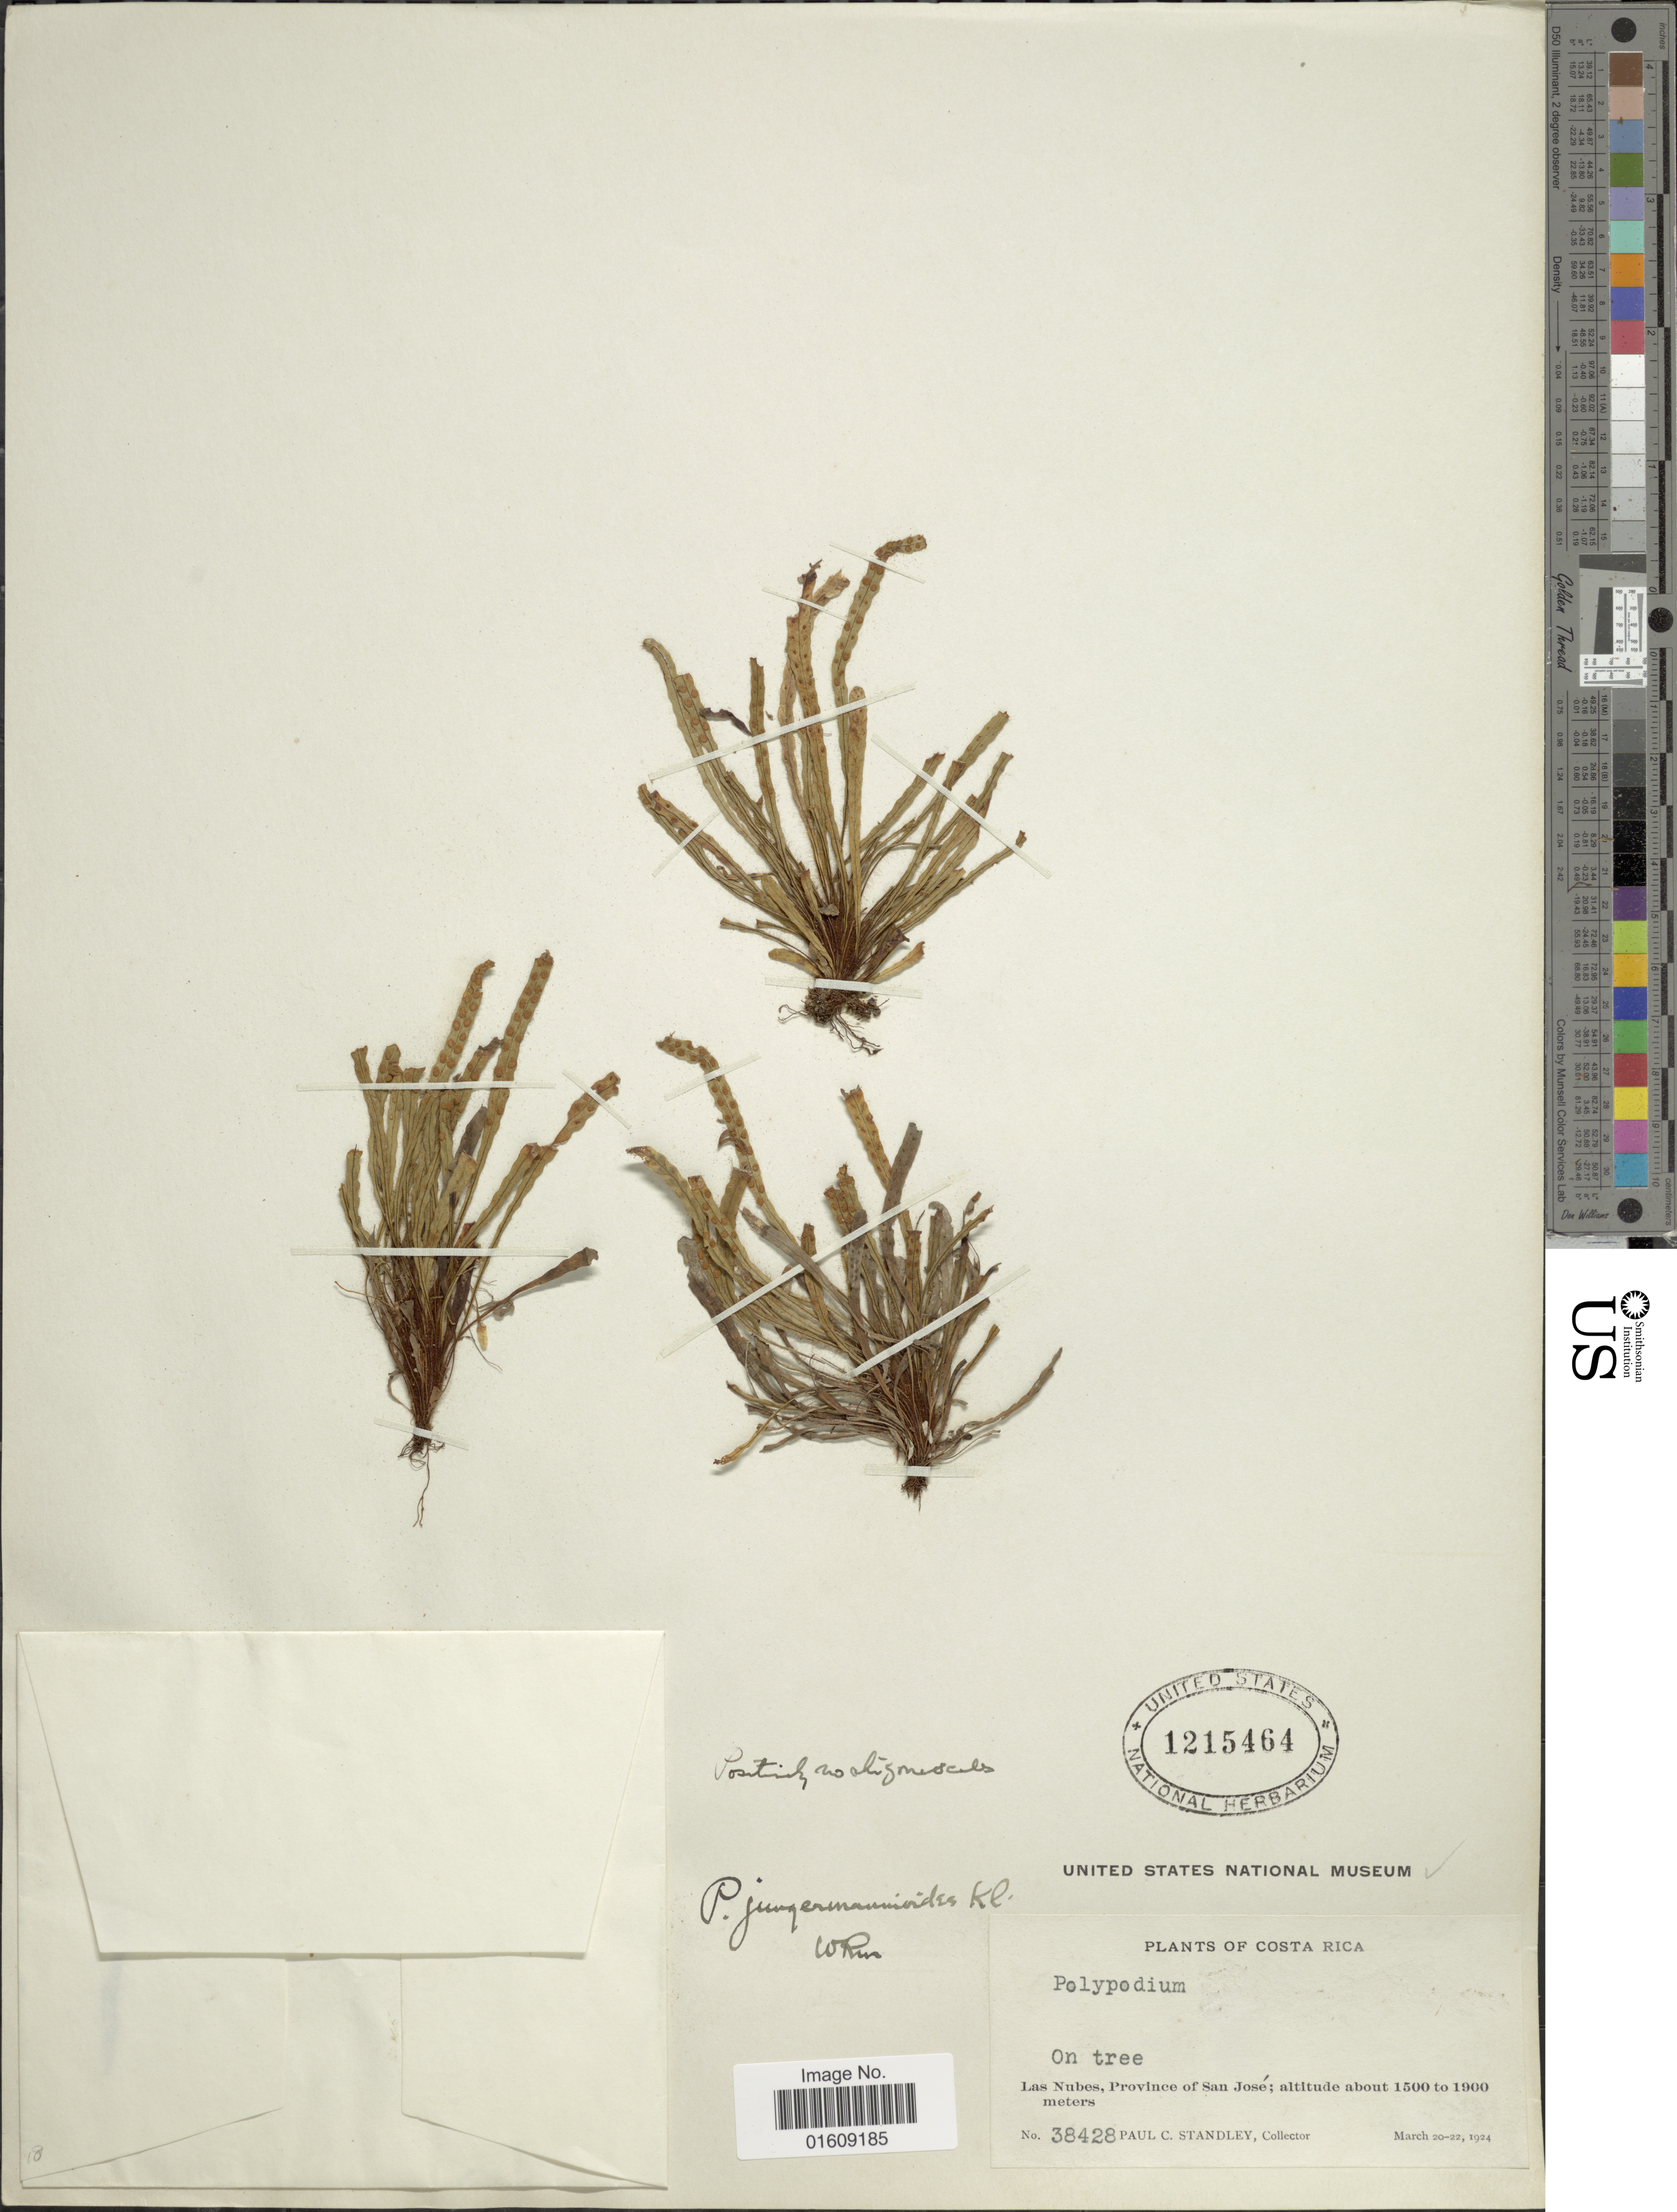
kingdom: Plantae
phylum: Tracheophyta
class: Polypodiopsida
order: Polypodiales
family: Polypodiaceae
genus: Ceradenia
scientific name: Ceradenia jungermannioides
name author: (Klotzsch) L.E. Bishop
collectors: P. C. Standley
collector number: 38428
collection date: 1924-03-20/1924-03-22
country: Costa Rica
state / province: San José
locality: Costa Rica, Las Nubes, Province of San José.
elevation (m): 1500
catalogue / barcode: US 1215464